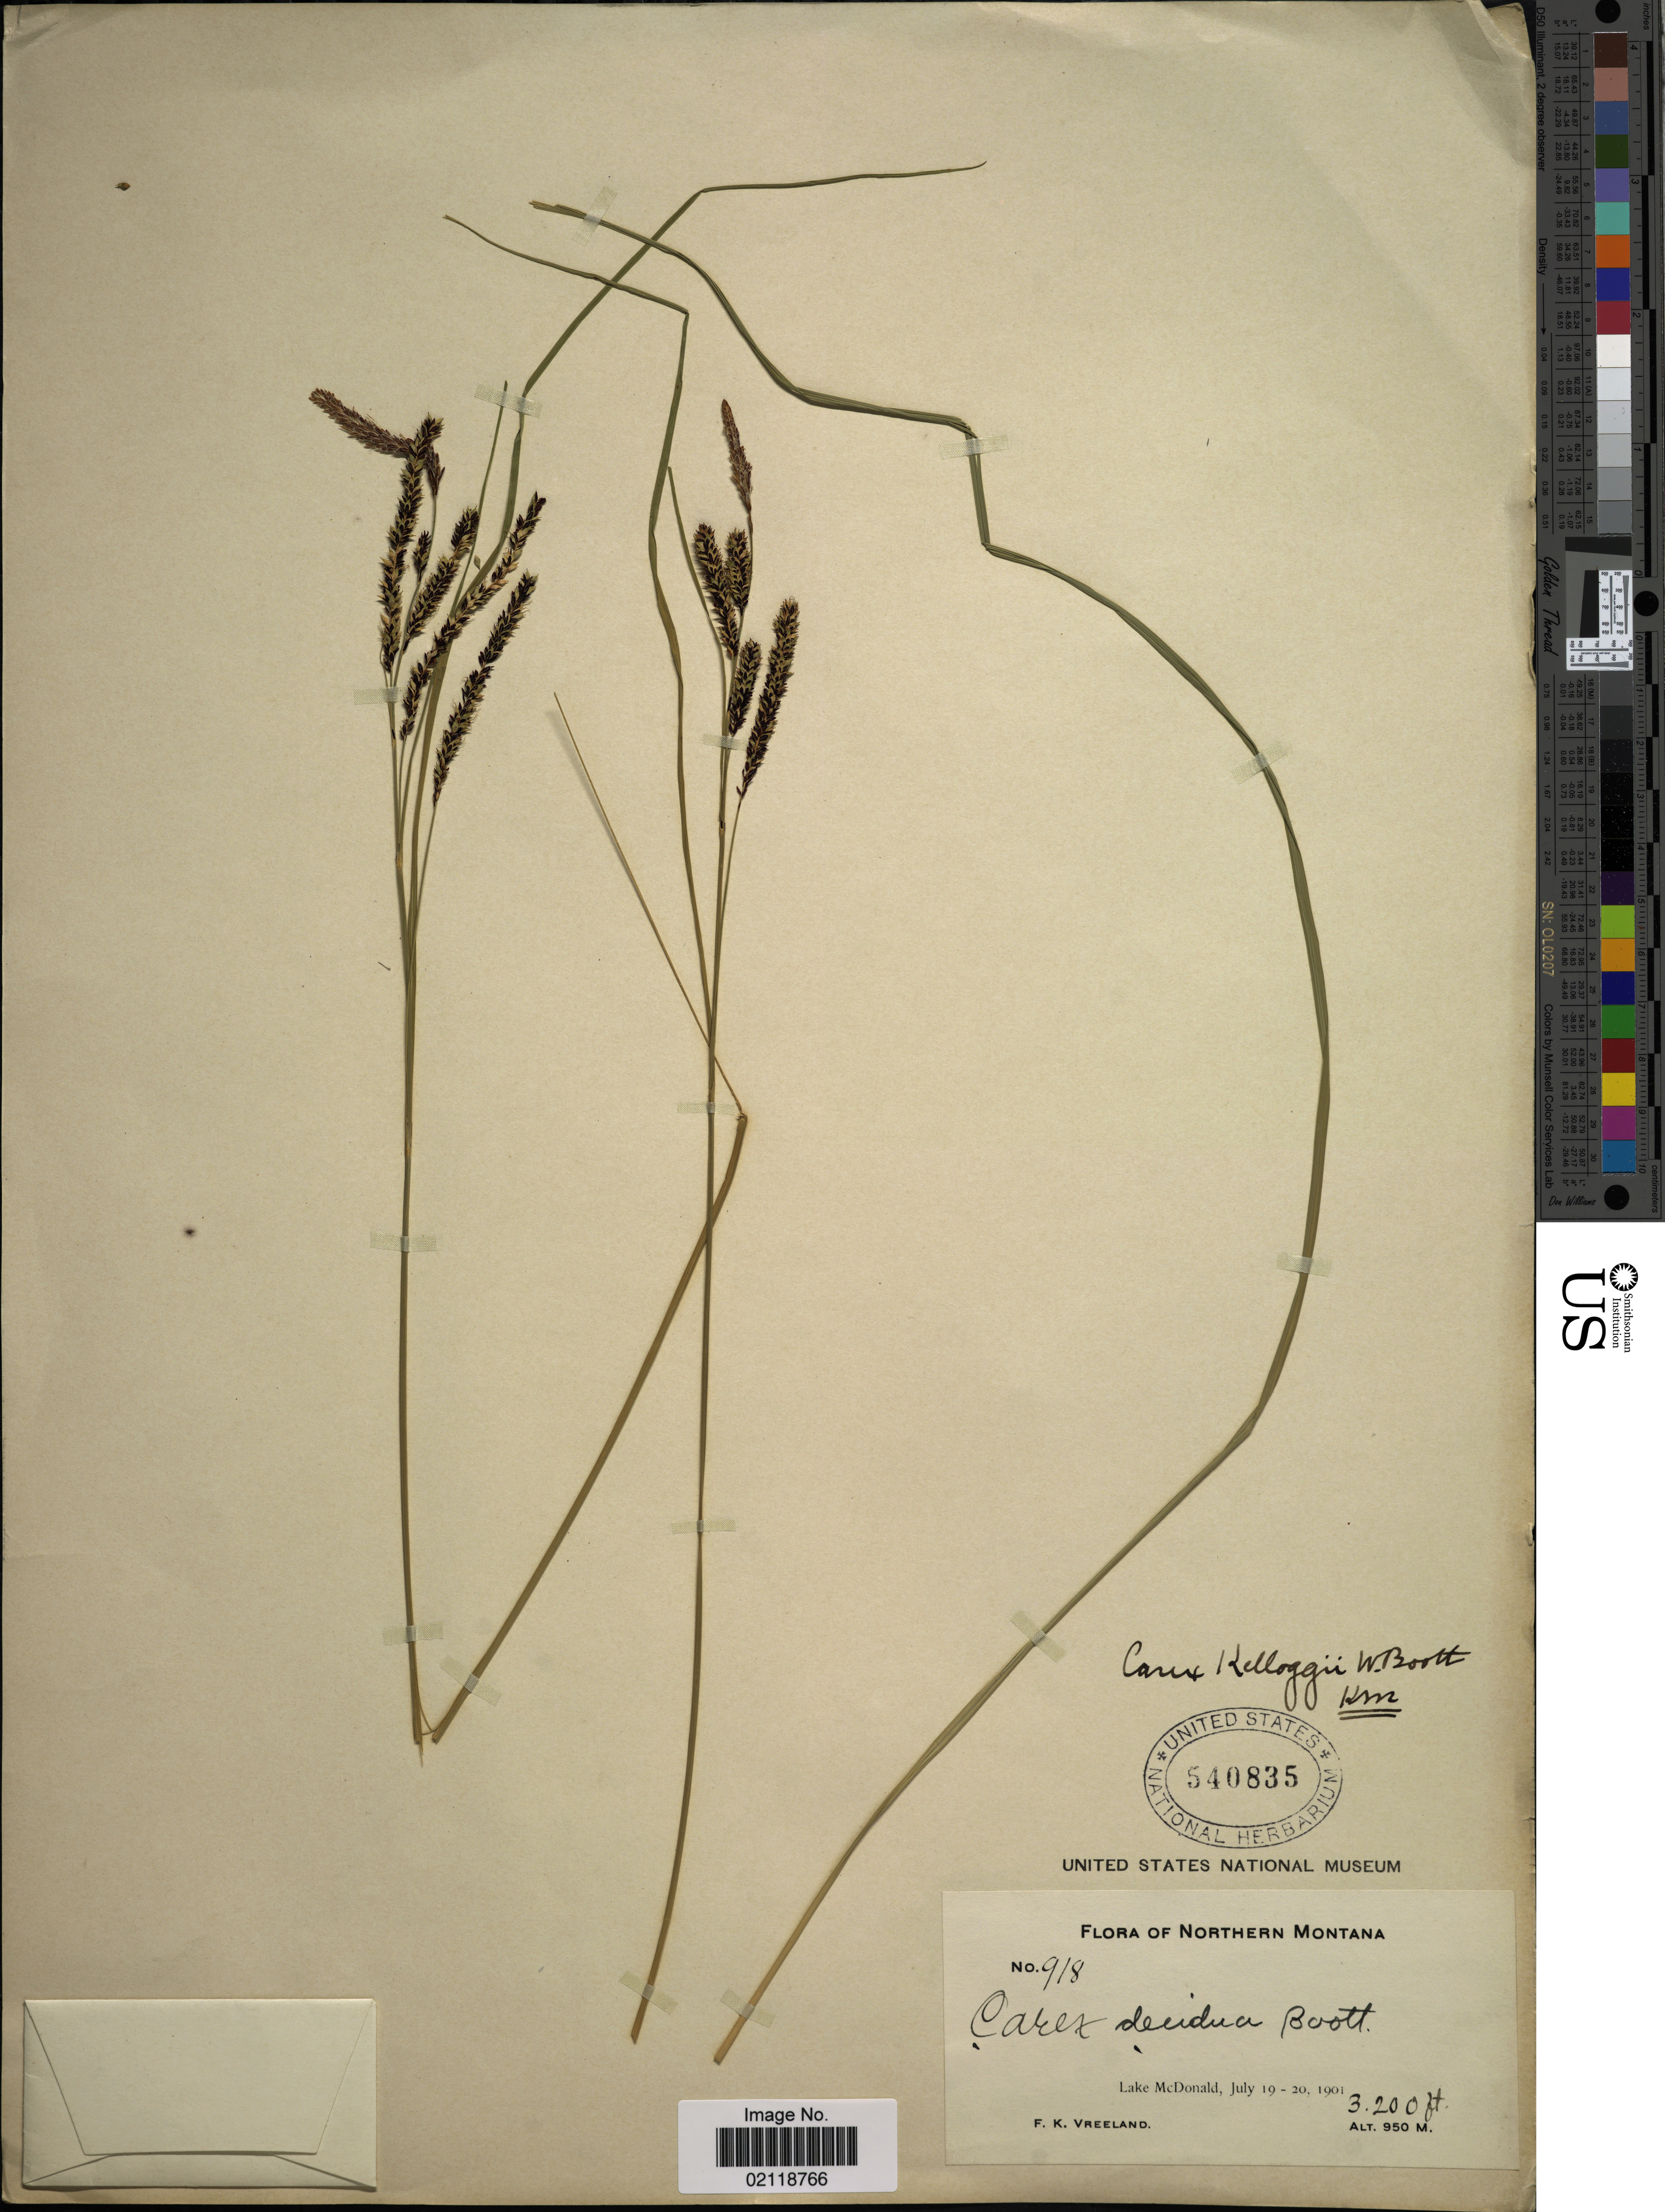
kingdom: Plantae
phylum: Tracheophyta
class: Liliopsida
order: Poales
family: Cyperaceae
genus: Carex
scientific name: Carex kelloggii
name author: W. Boott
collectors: F. Vreeland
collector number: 918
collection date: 1901-07-19/1901-07-20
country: United States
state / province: Montana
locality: Northern Montana, Lake McDonald.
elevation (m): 975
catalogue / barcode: US 540835